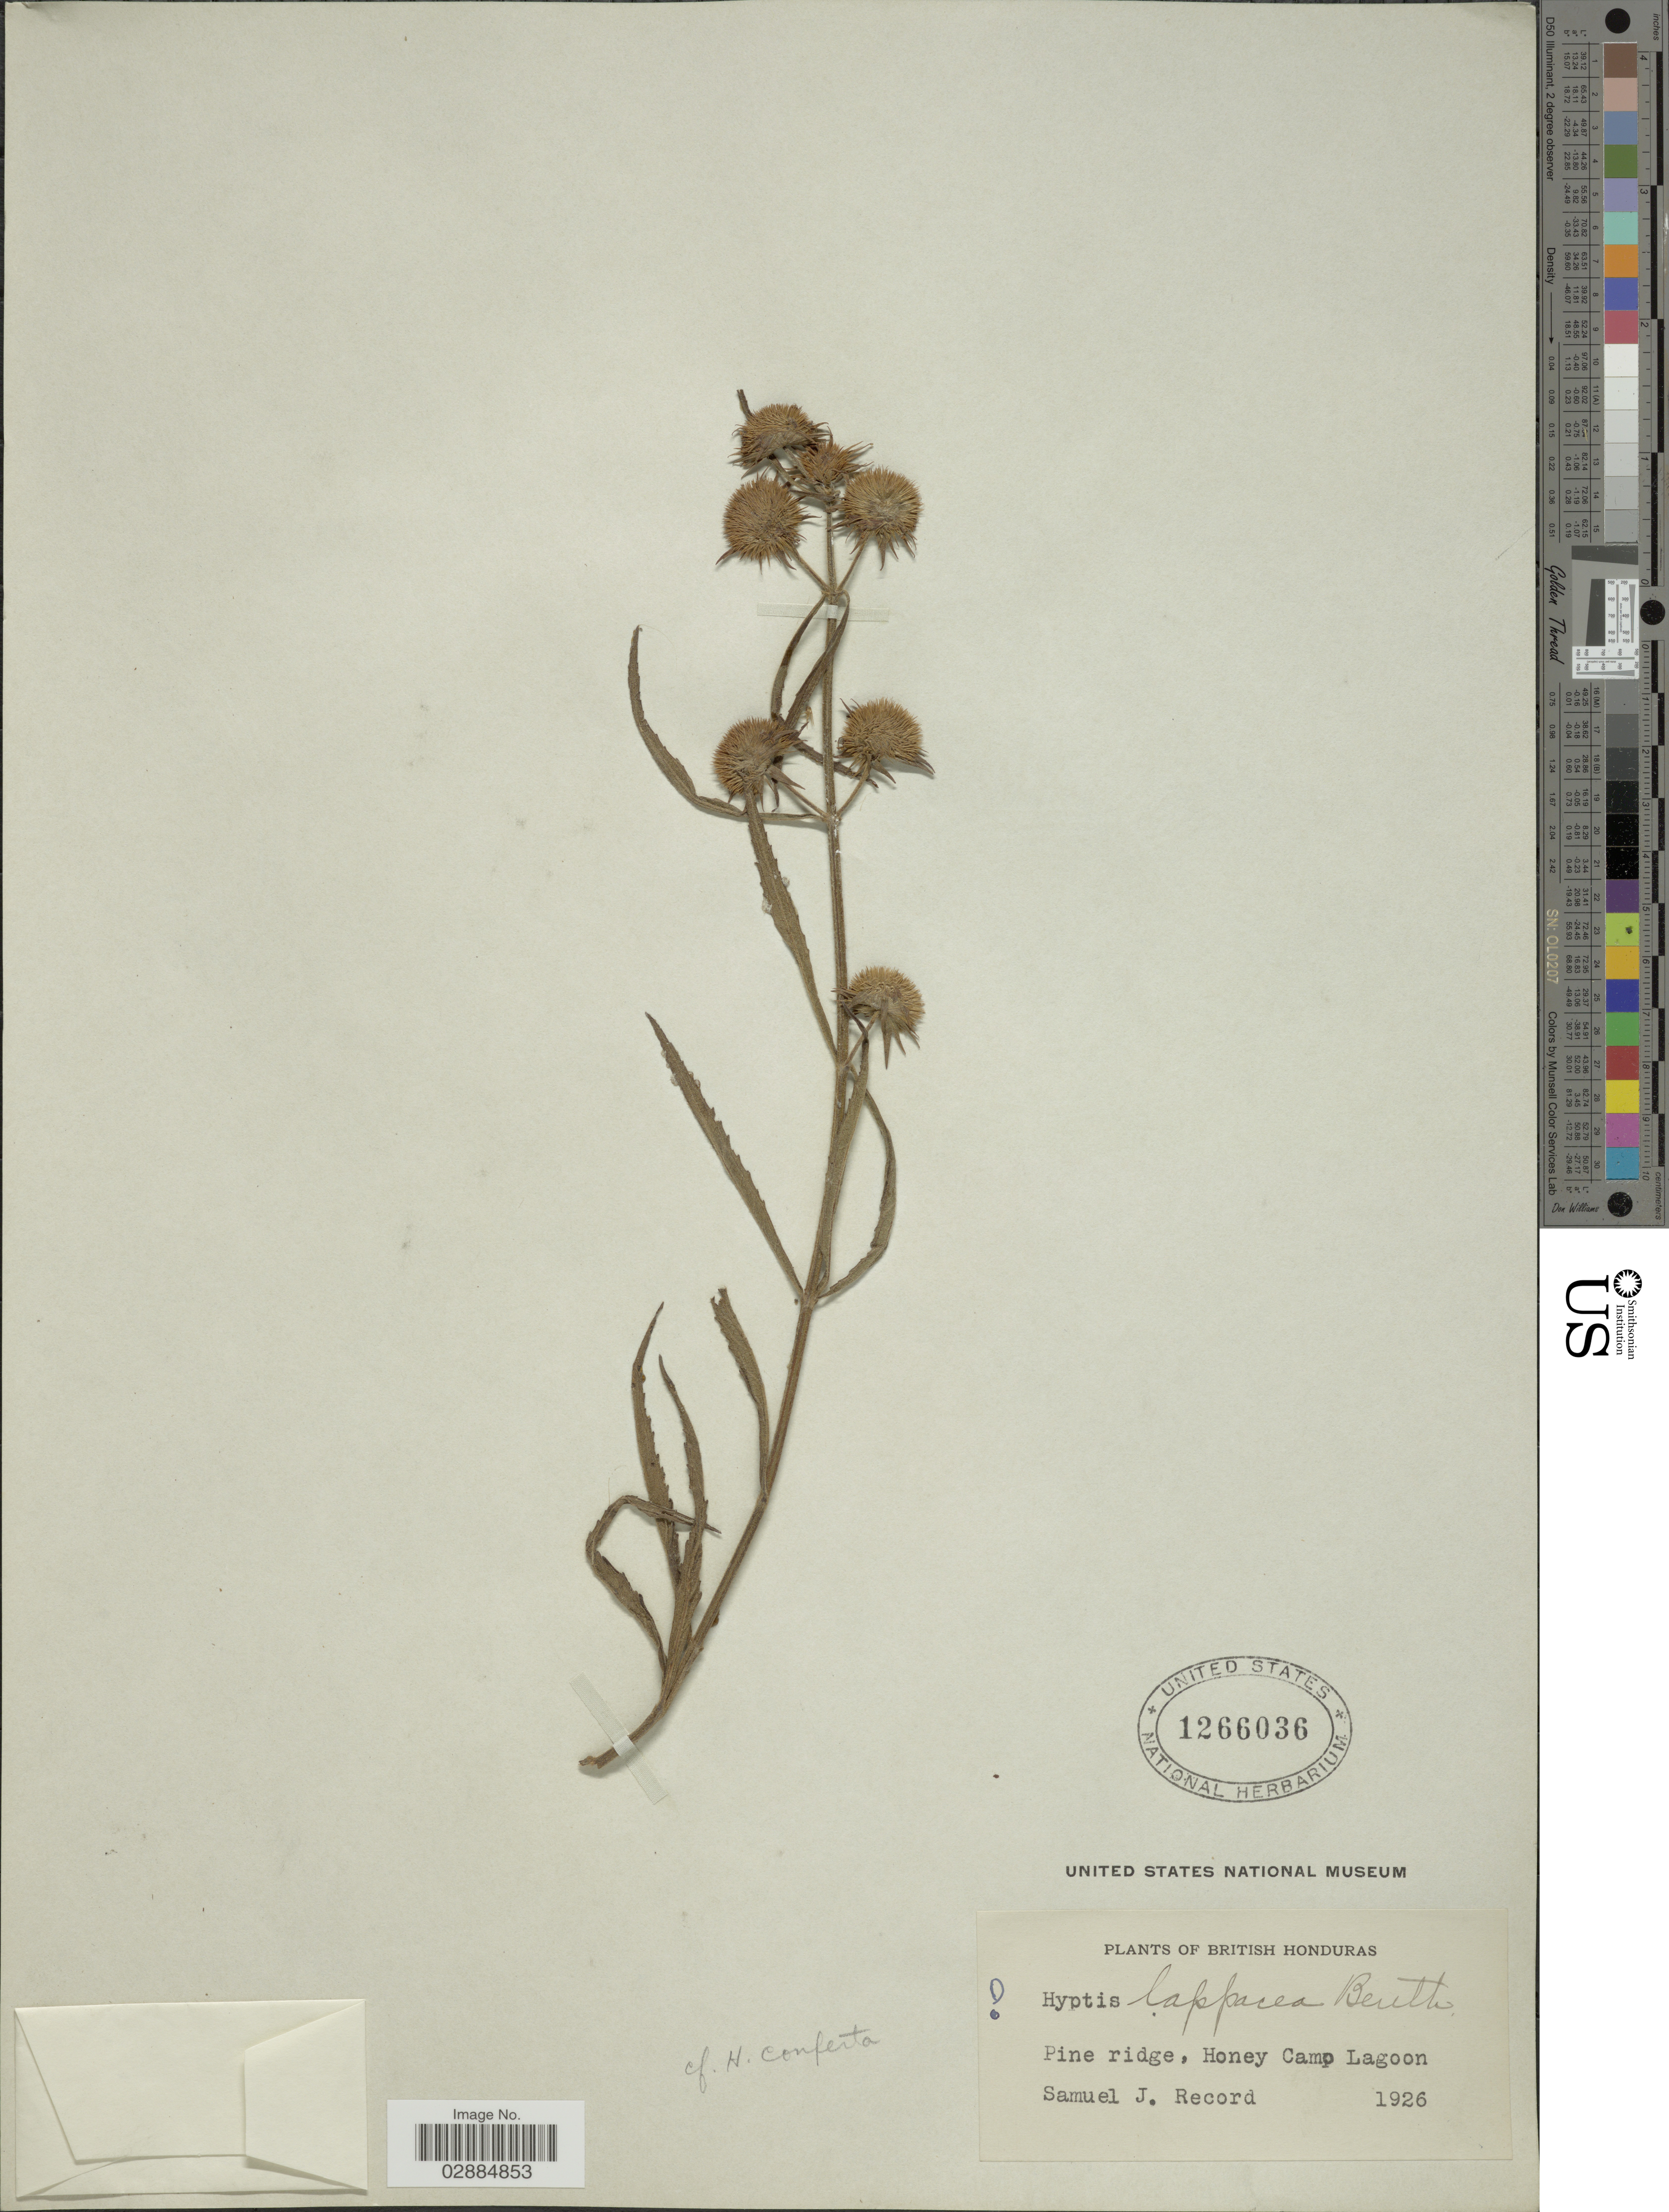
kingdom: Plantae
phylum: Tracheophyta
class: Magnoliopsida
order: Lamiales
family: Lamiaceae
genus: Hyptis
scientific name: Hyptis conferta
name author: Pohl ex Benth.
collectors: S. J. Record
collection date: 1926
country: Belize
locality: British Honduras, Pine ridge, Honey Camp Lagoon.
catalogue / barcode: US 1266036